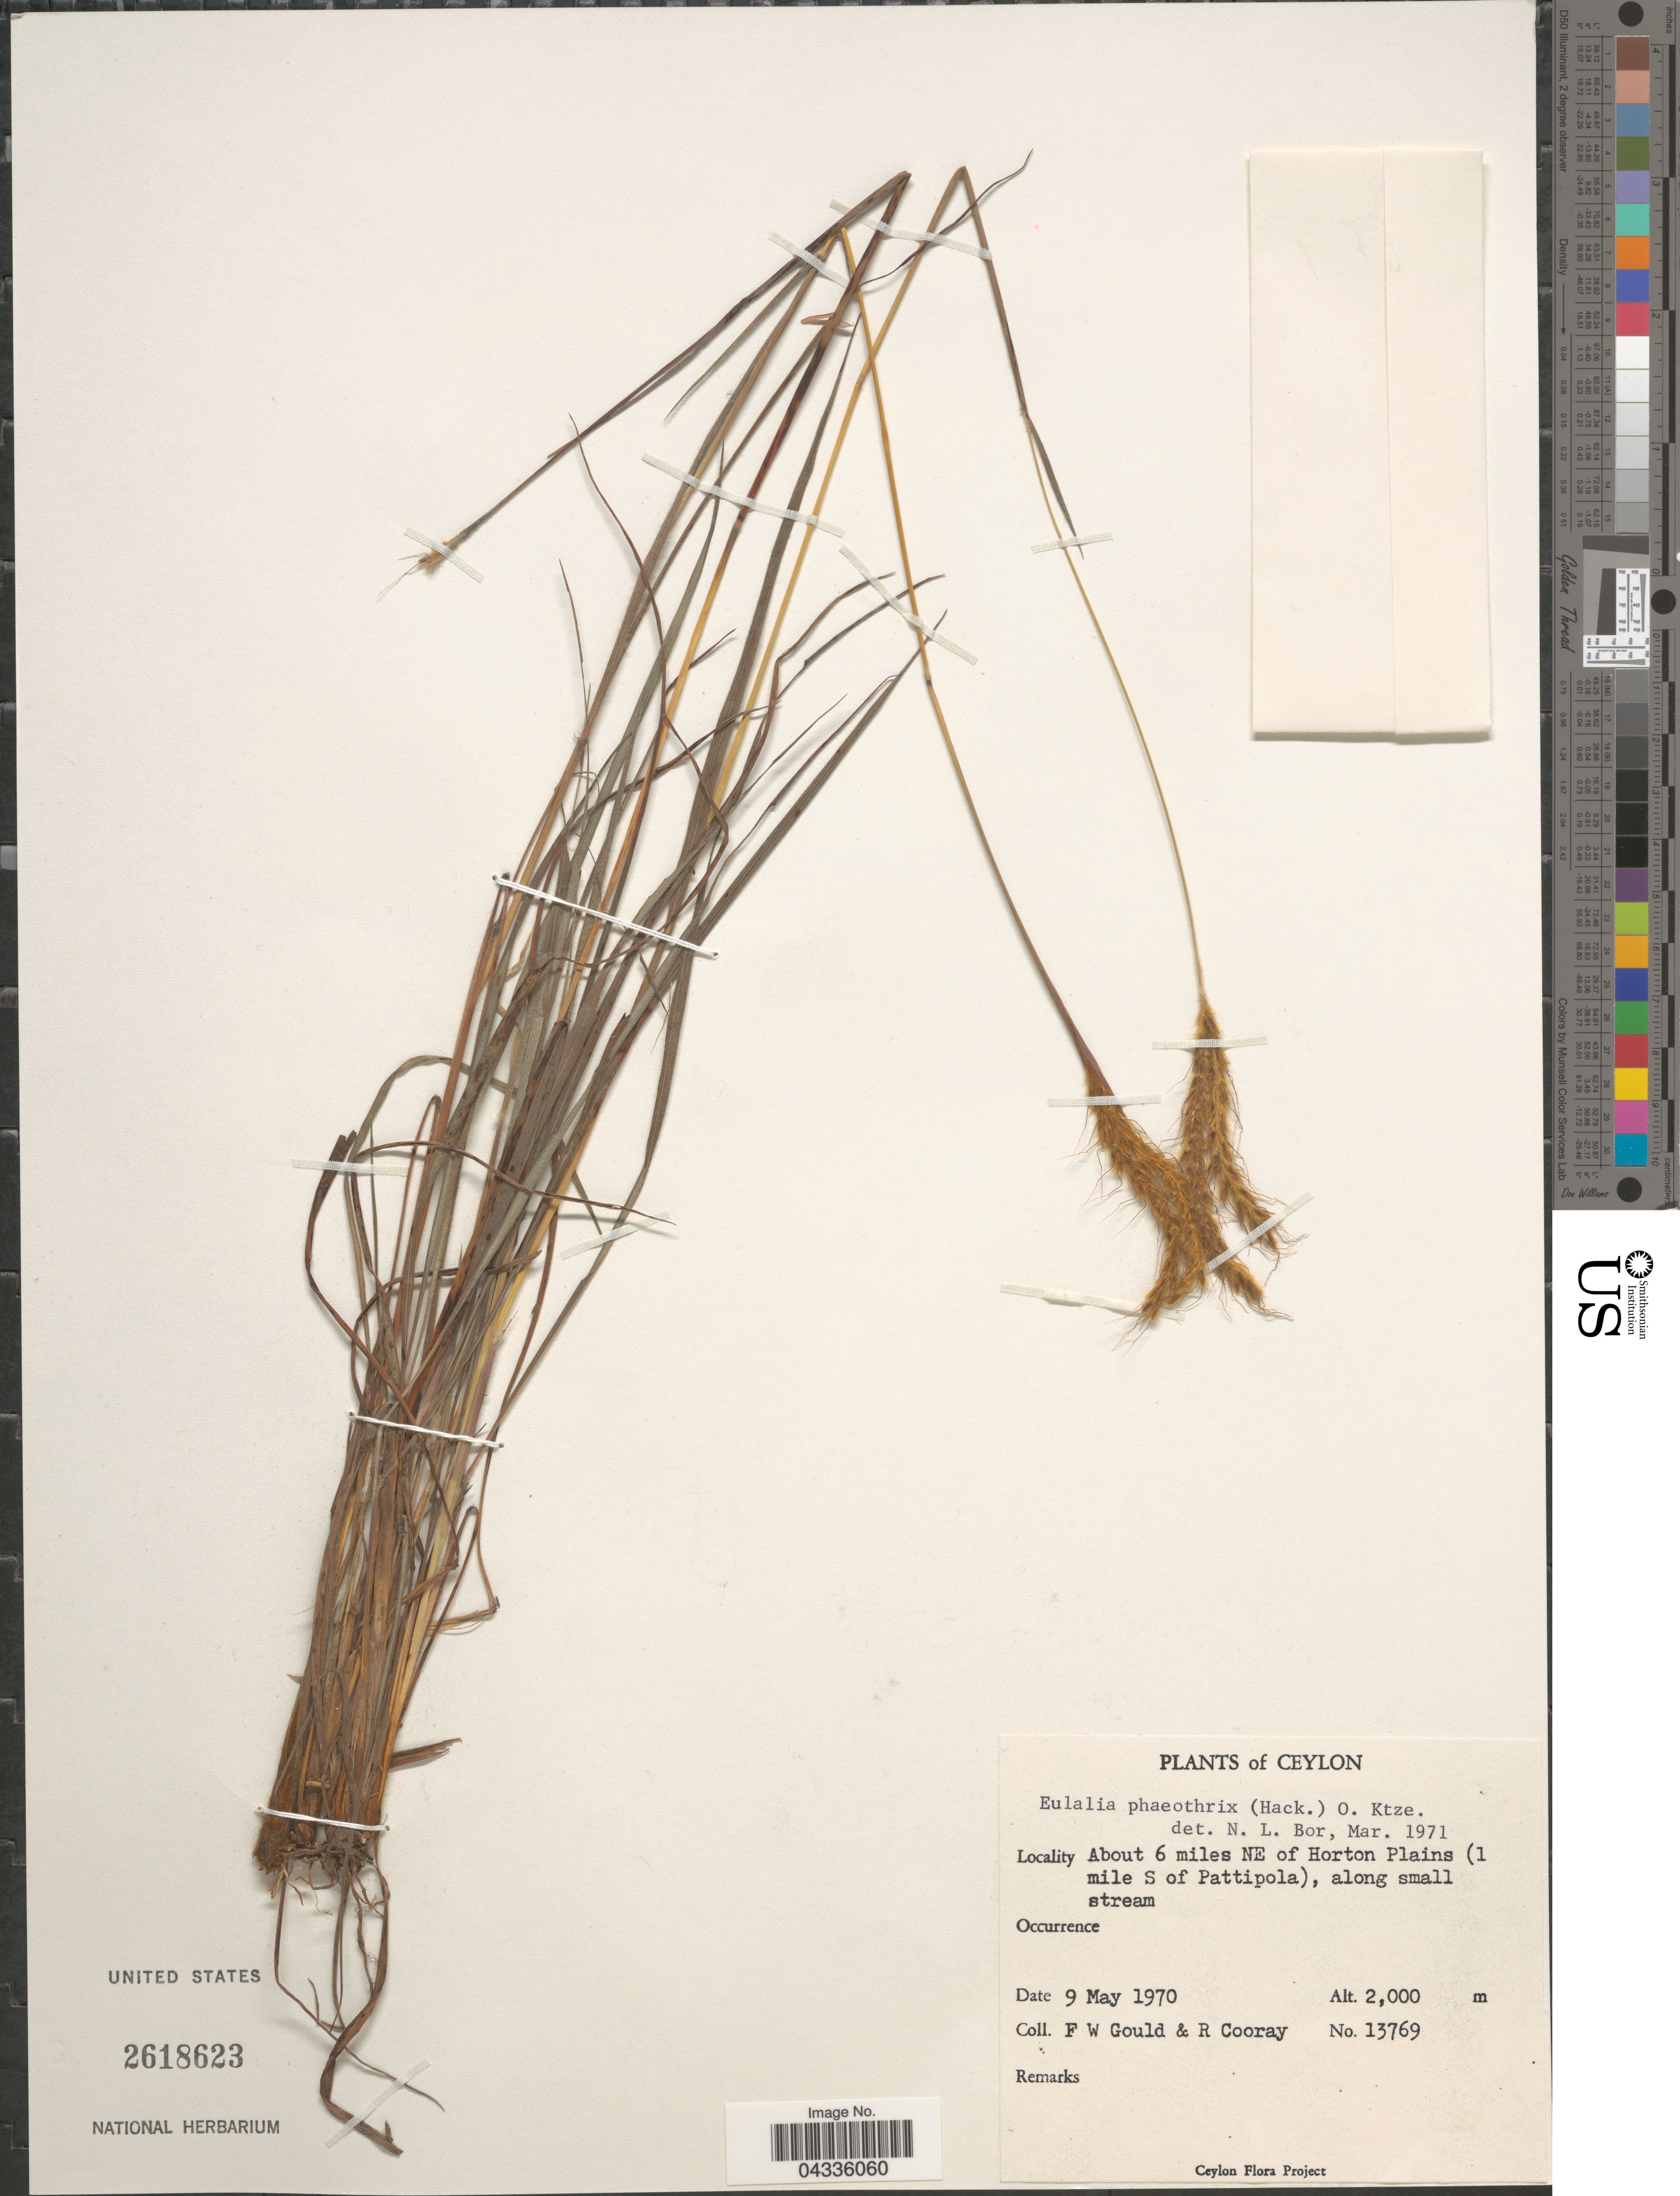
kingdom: Plantae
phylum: Tracheophyta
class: Liliopsida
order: Poales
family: Poaceae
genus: Eulalia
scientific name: Eulalia phaeothrix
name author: (Hack.) Kuntze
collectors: F. W. Gould & R. Cooray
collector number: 13769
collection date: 1970-05-09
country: Sri Lanka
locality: Ceylon. About 6 miles NE of Horton Plain (1 mile S of Pattipola), along small stream.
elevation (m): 2000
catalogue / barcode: US 2618623